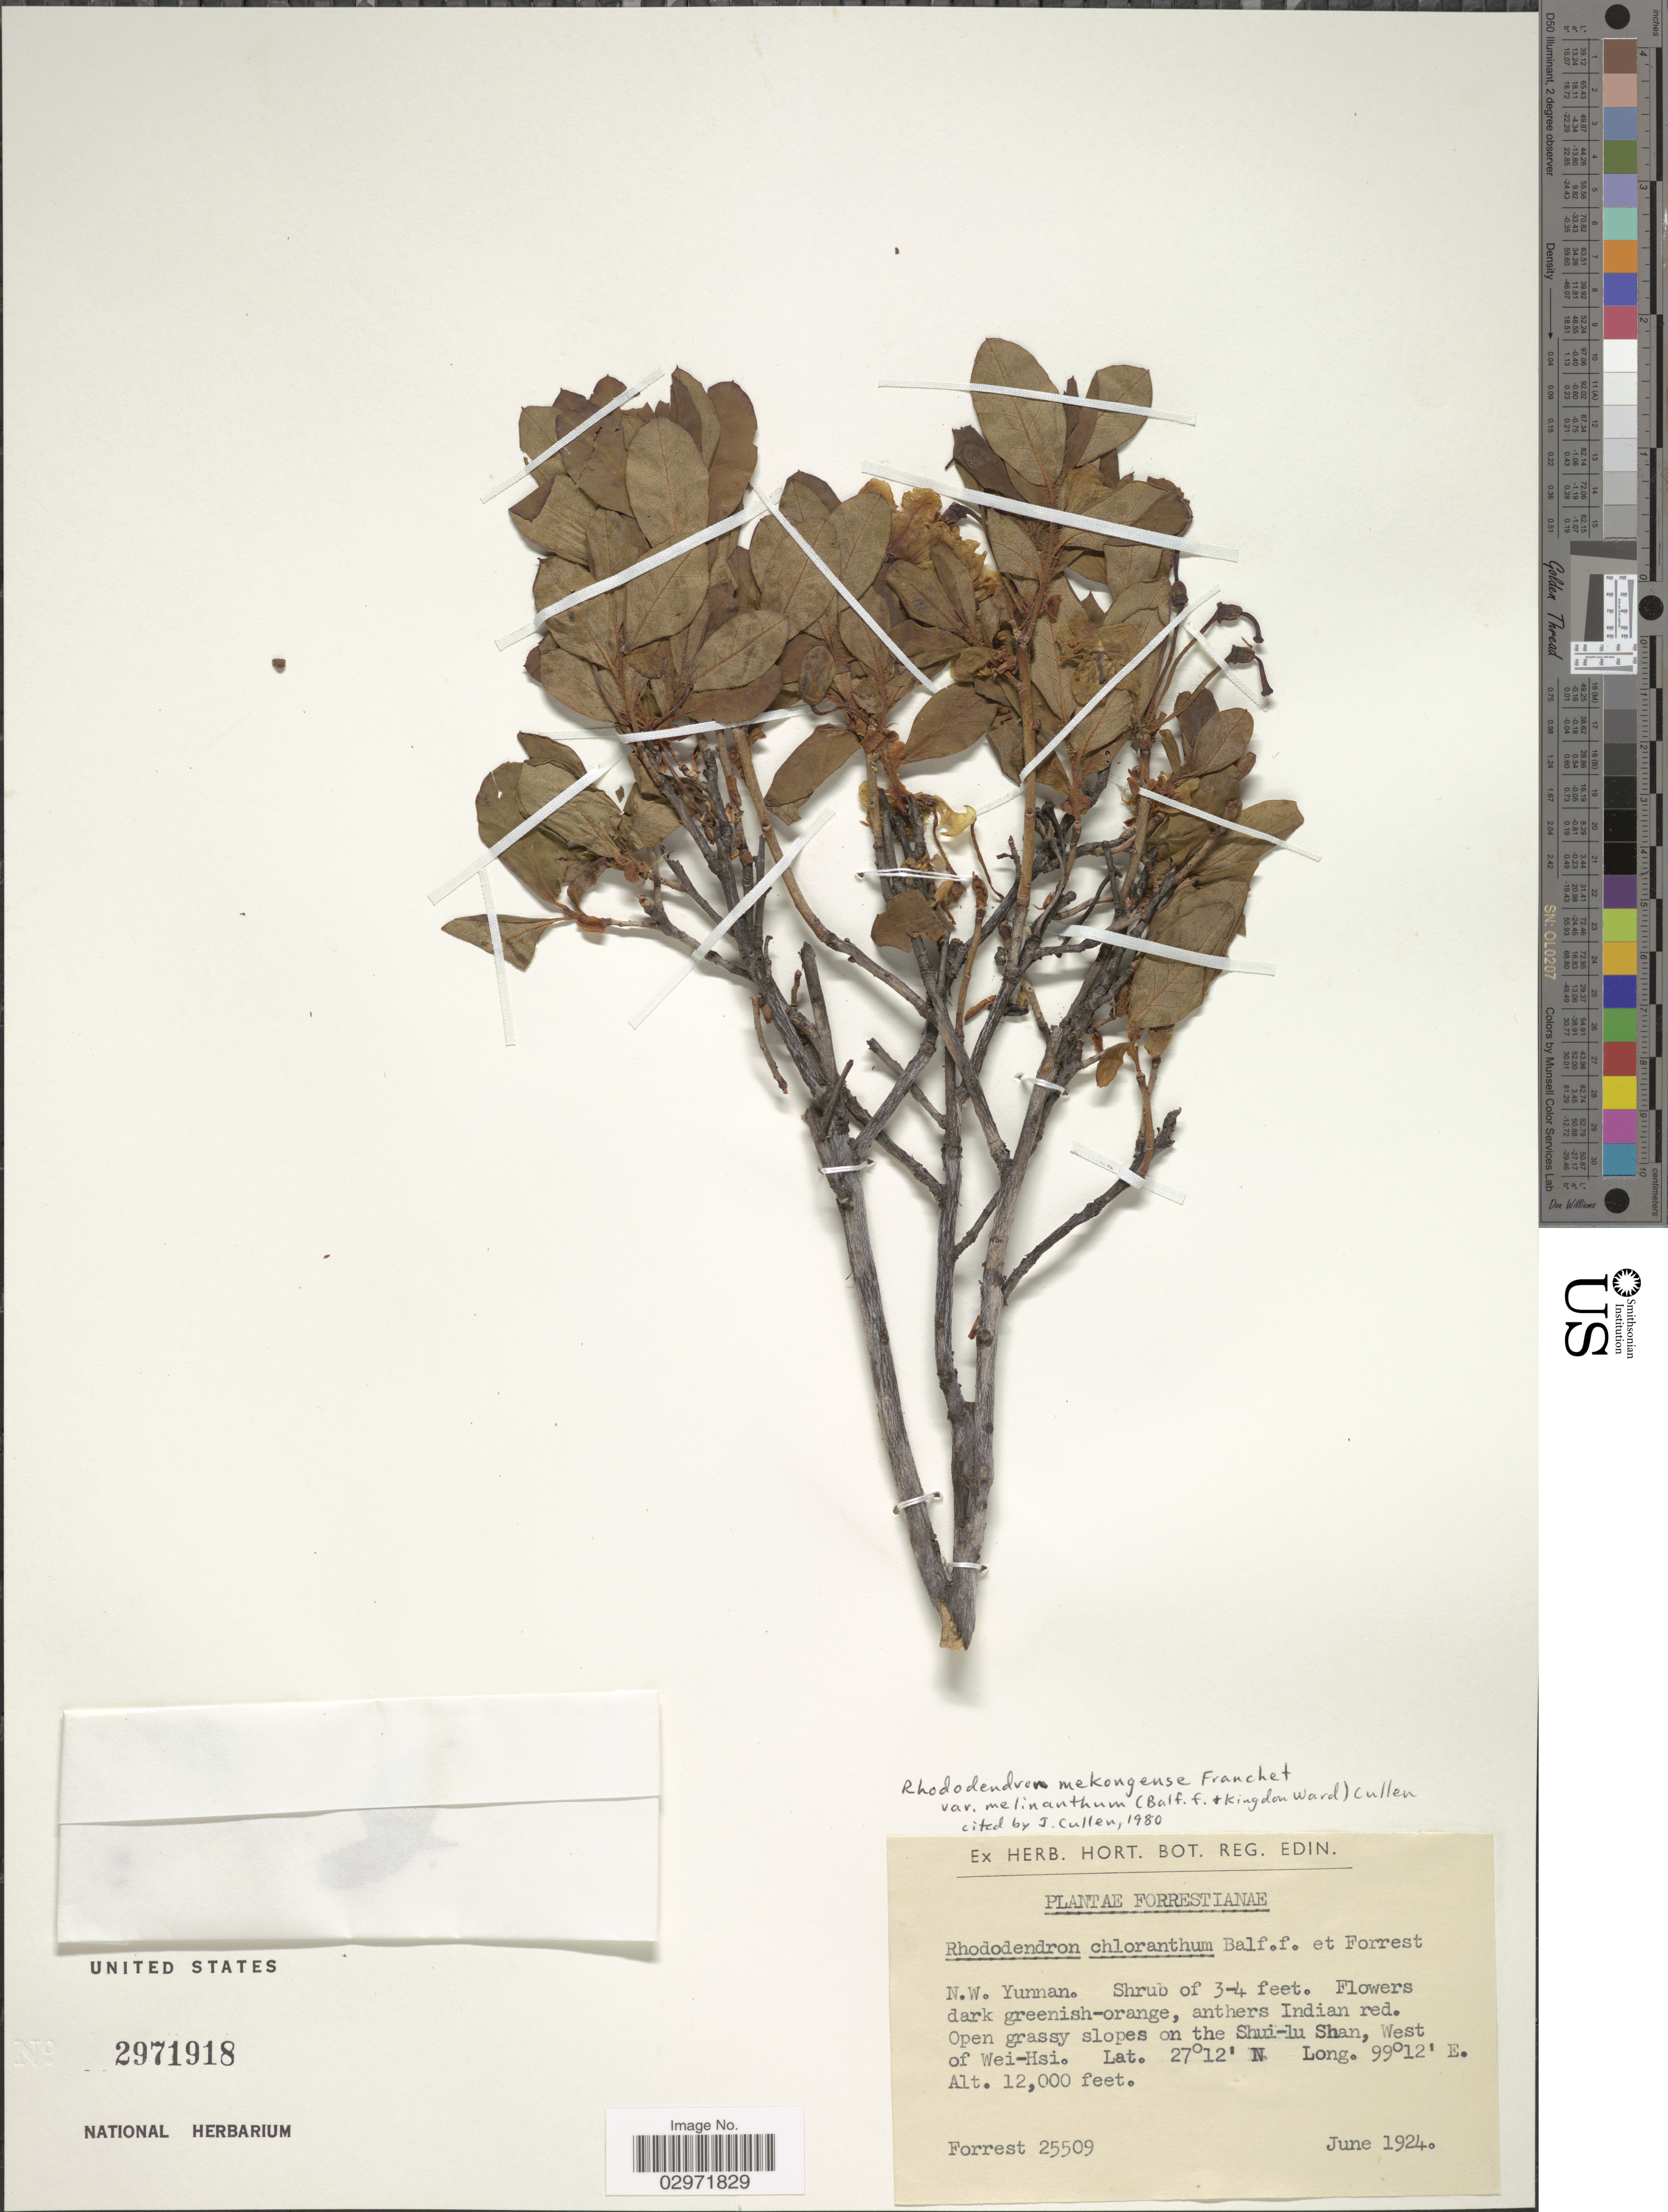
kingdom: Plantae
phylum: Tracheophyta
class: Magnoliopsida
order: Ericales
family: Ericaceae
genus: Rhododendron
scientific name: Rhododendron mekongense var. melinanthum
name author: (Balf. f. & Kingdon-Ward) Cullen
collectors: -. Forrest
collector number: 25509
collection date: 1924-06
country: China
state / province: Yunnan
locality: N.W. Yunnan. On grassy slopes on the Shui-lu Shan, West of Wei-Hsi.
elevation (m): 3658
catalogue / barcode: US 2971918